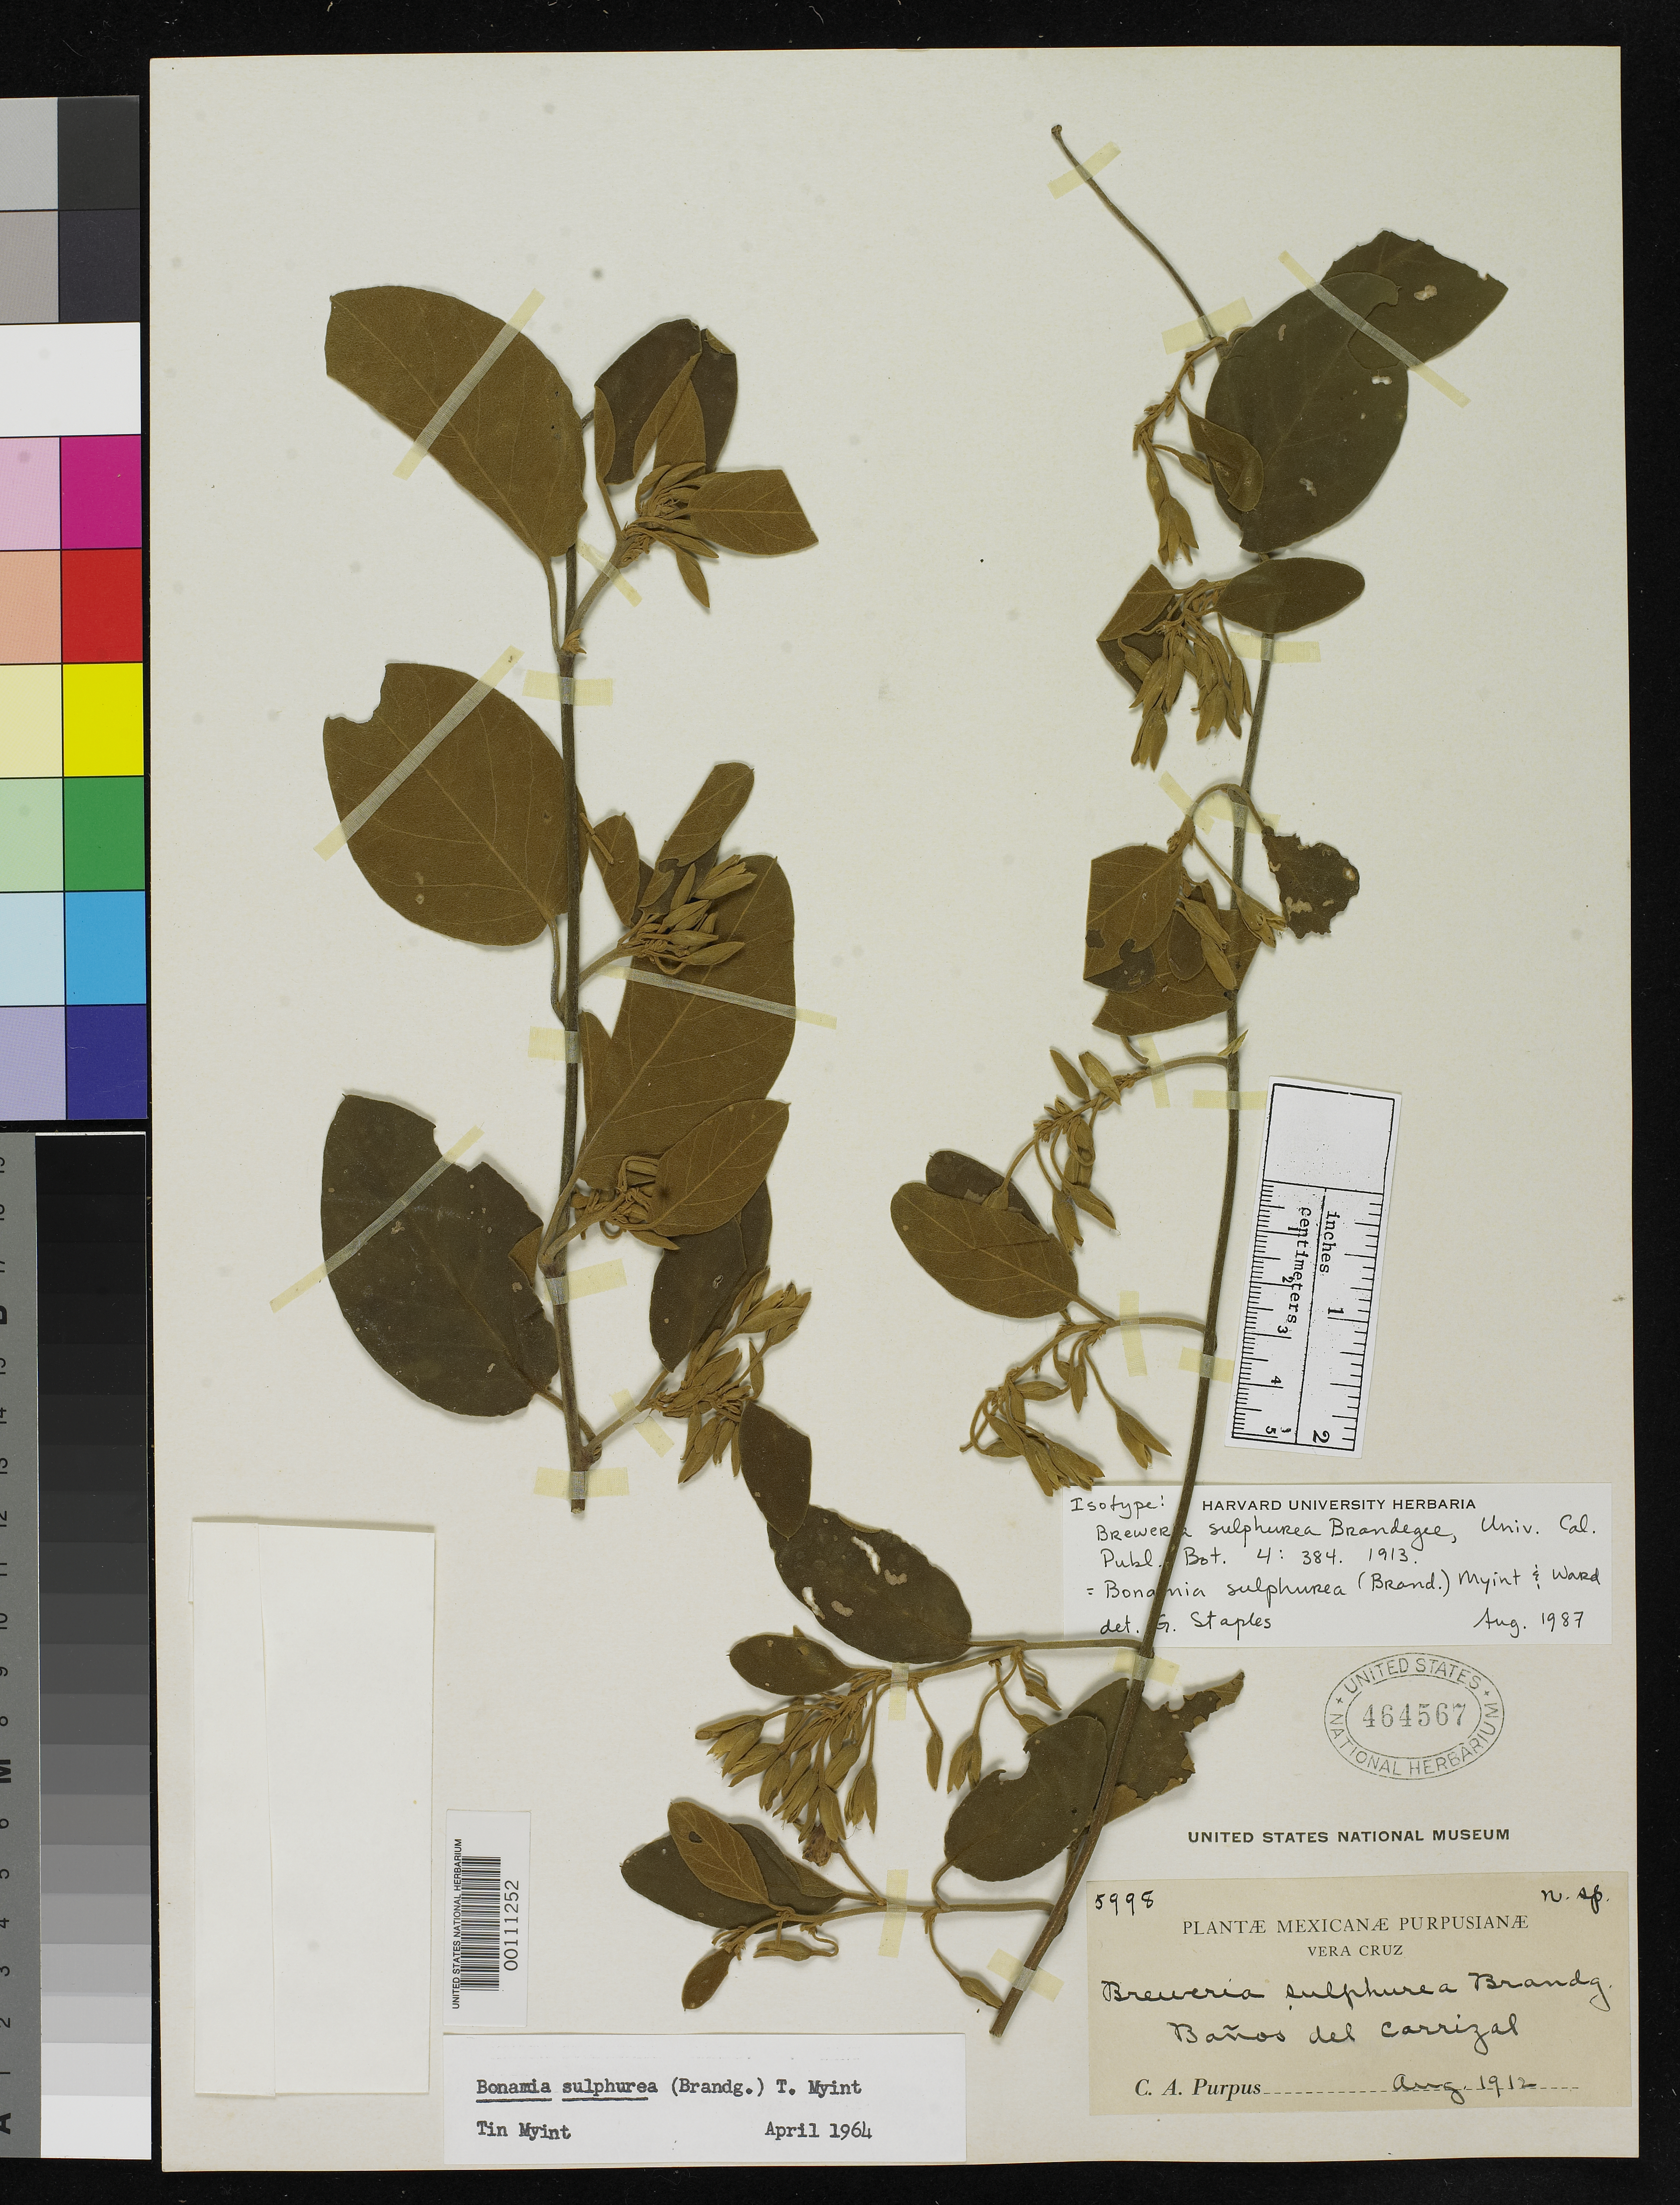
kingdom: Plantae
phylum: Tracheophyta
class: Magnoliopsida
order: Solanales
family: Convolvulaceae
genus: Breweria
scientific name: Breweria sulphurea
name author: Brandegee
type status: Isotype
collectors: C. A. Purpus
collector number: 5998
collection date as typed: Aug 1912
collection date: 1912-08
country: Mexico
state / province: Veracruz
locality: Banos del carrizal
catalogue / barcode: US 464567